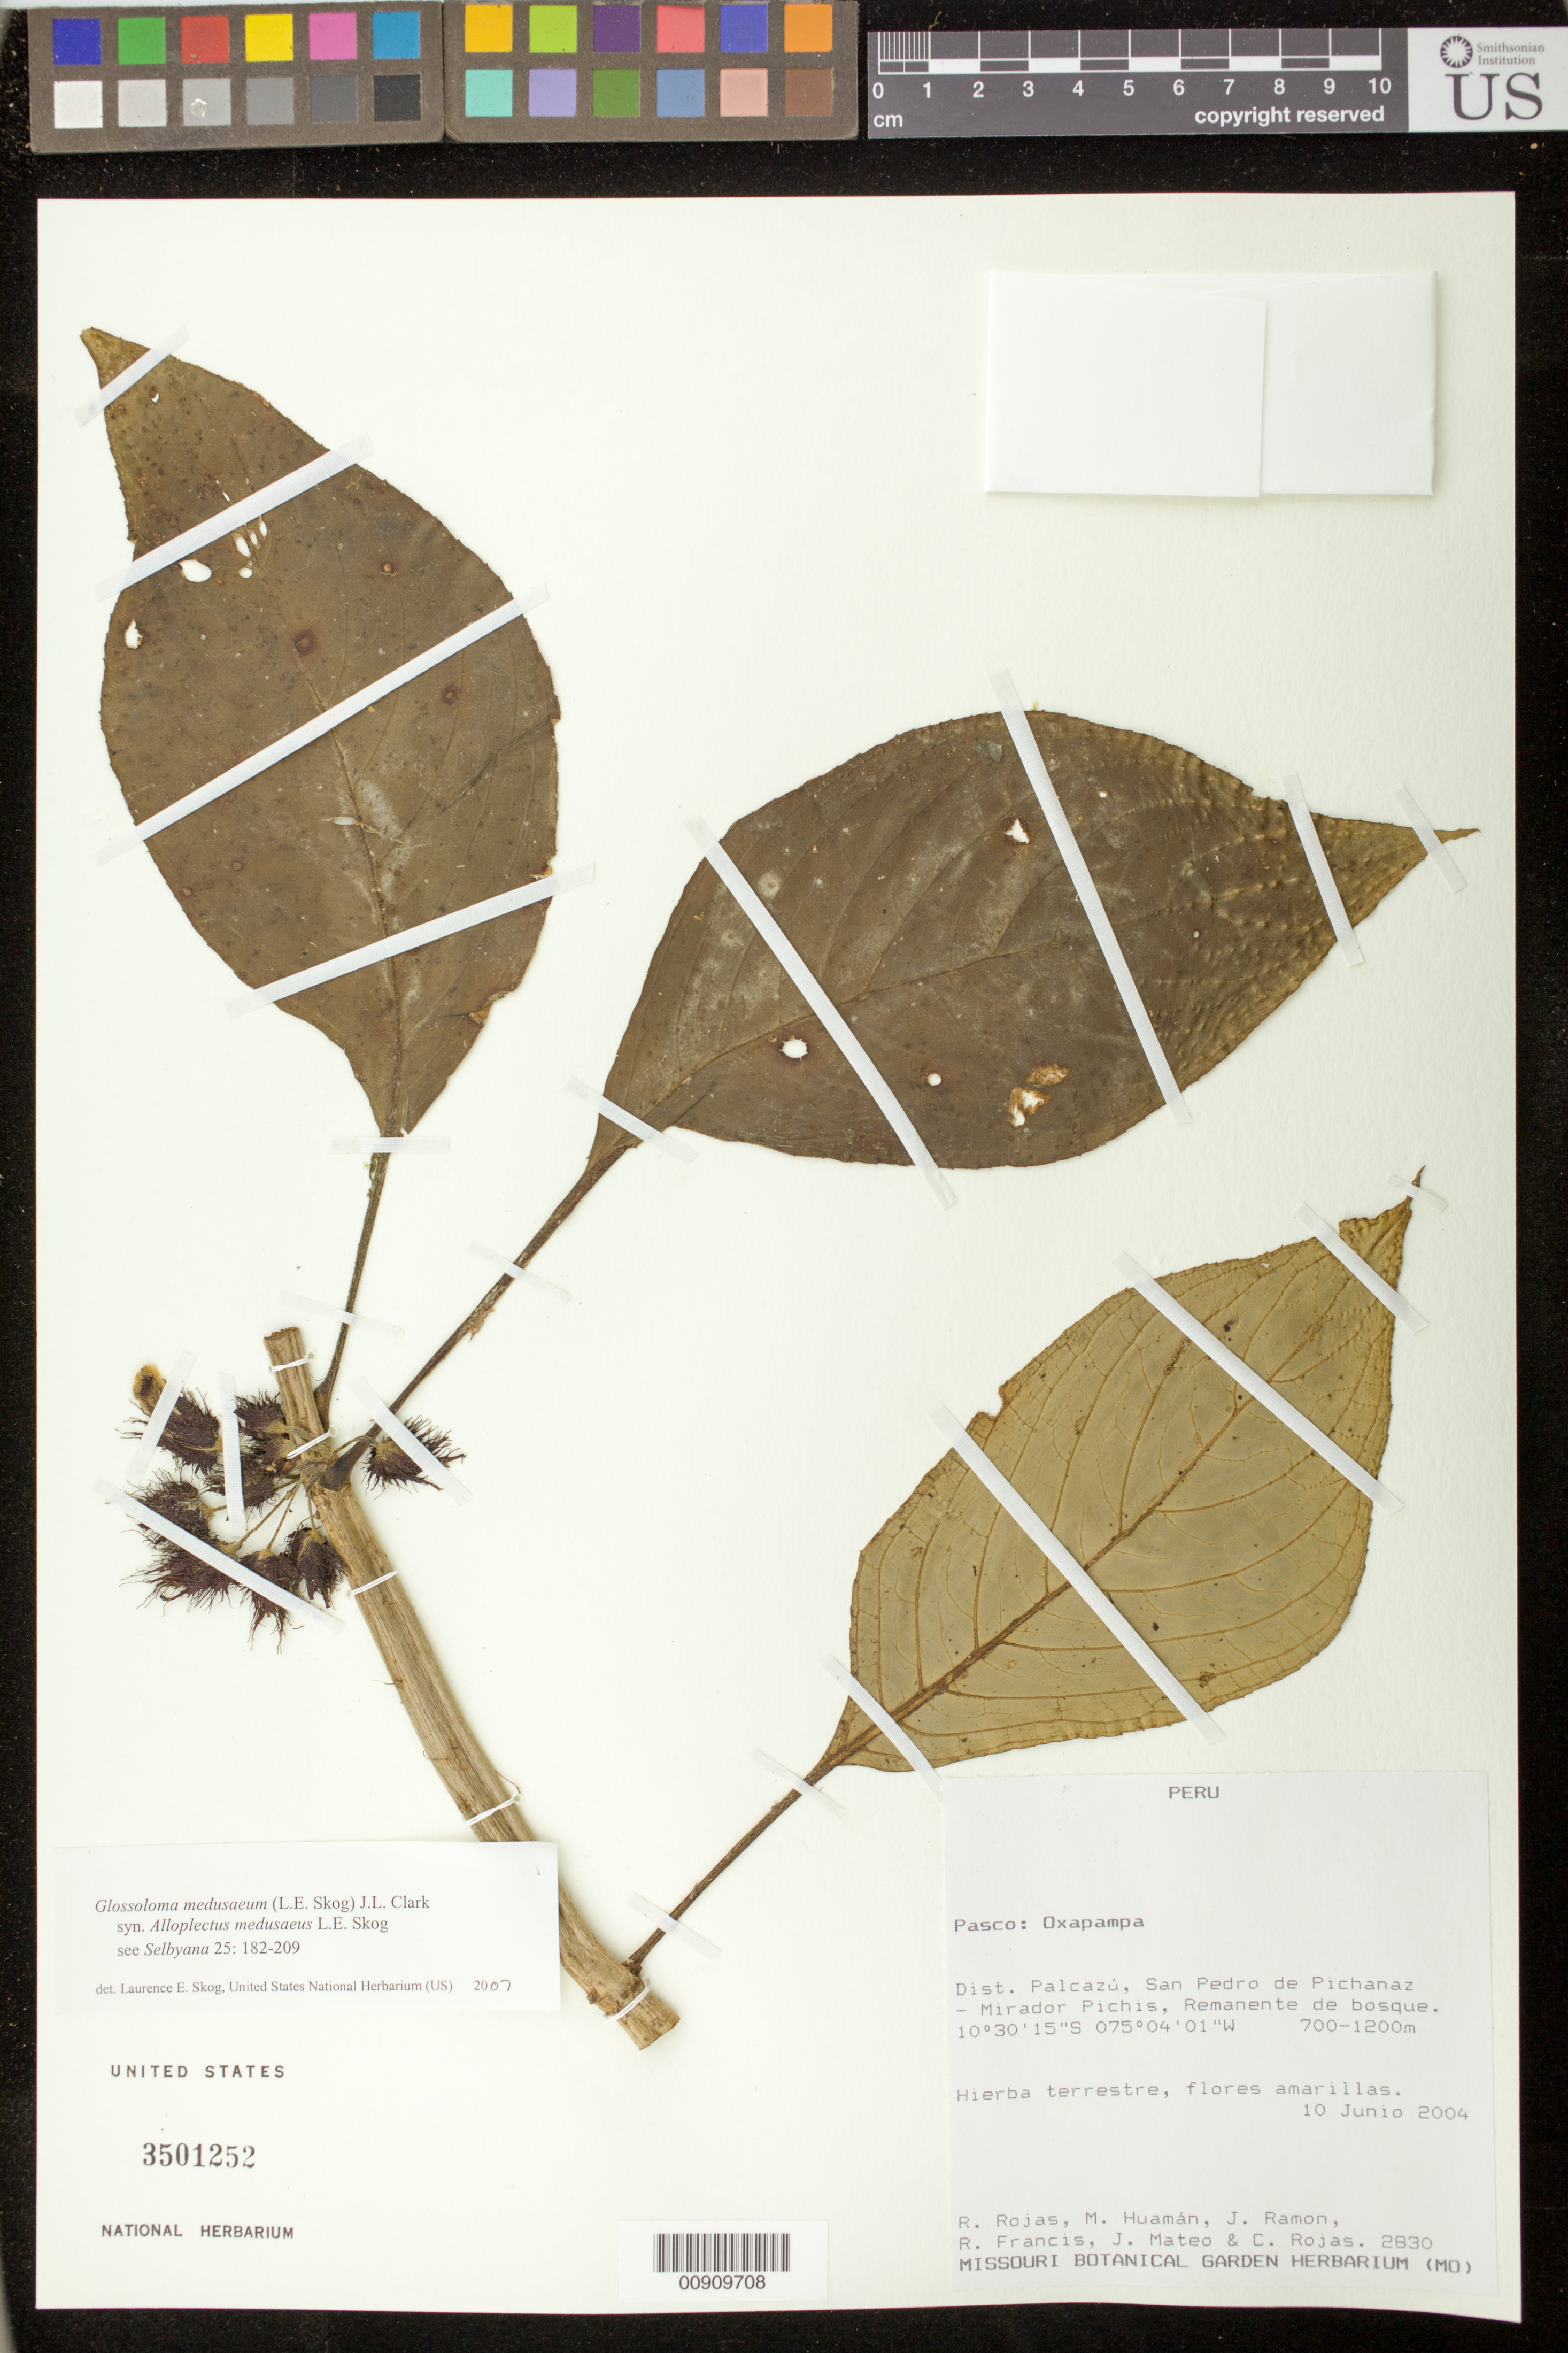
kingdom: Plantae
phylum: Tracheophyta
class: Magnoliopsida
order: Lamiales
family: Gesneriaceae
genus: Glossoloma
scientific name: Glossoloma medusaeum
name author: (L.E. Skog) J.L. Clark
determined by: Skog, Laurence E.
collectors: R. Rojas & et al.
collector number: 2830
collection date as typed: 10 Jun 2004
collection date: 2004-06-10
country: Peru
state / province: Pasco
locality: Pasco: Oxapampa. Dist. Palcazú, San Pedro de Pichanaz - Mirador Pichis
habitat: Remanente de bosque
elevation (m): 700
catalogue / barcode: US 3501252